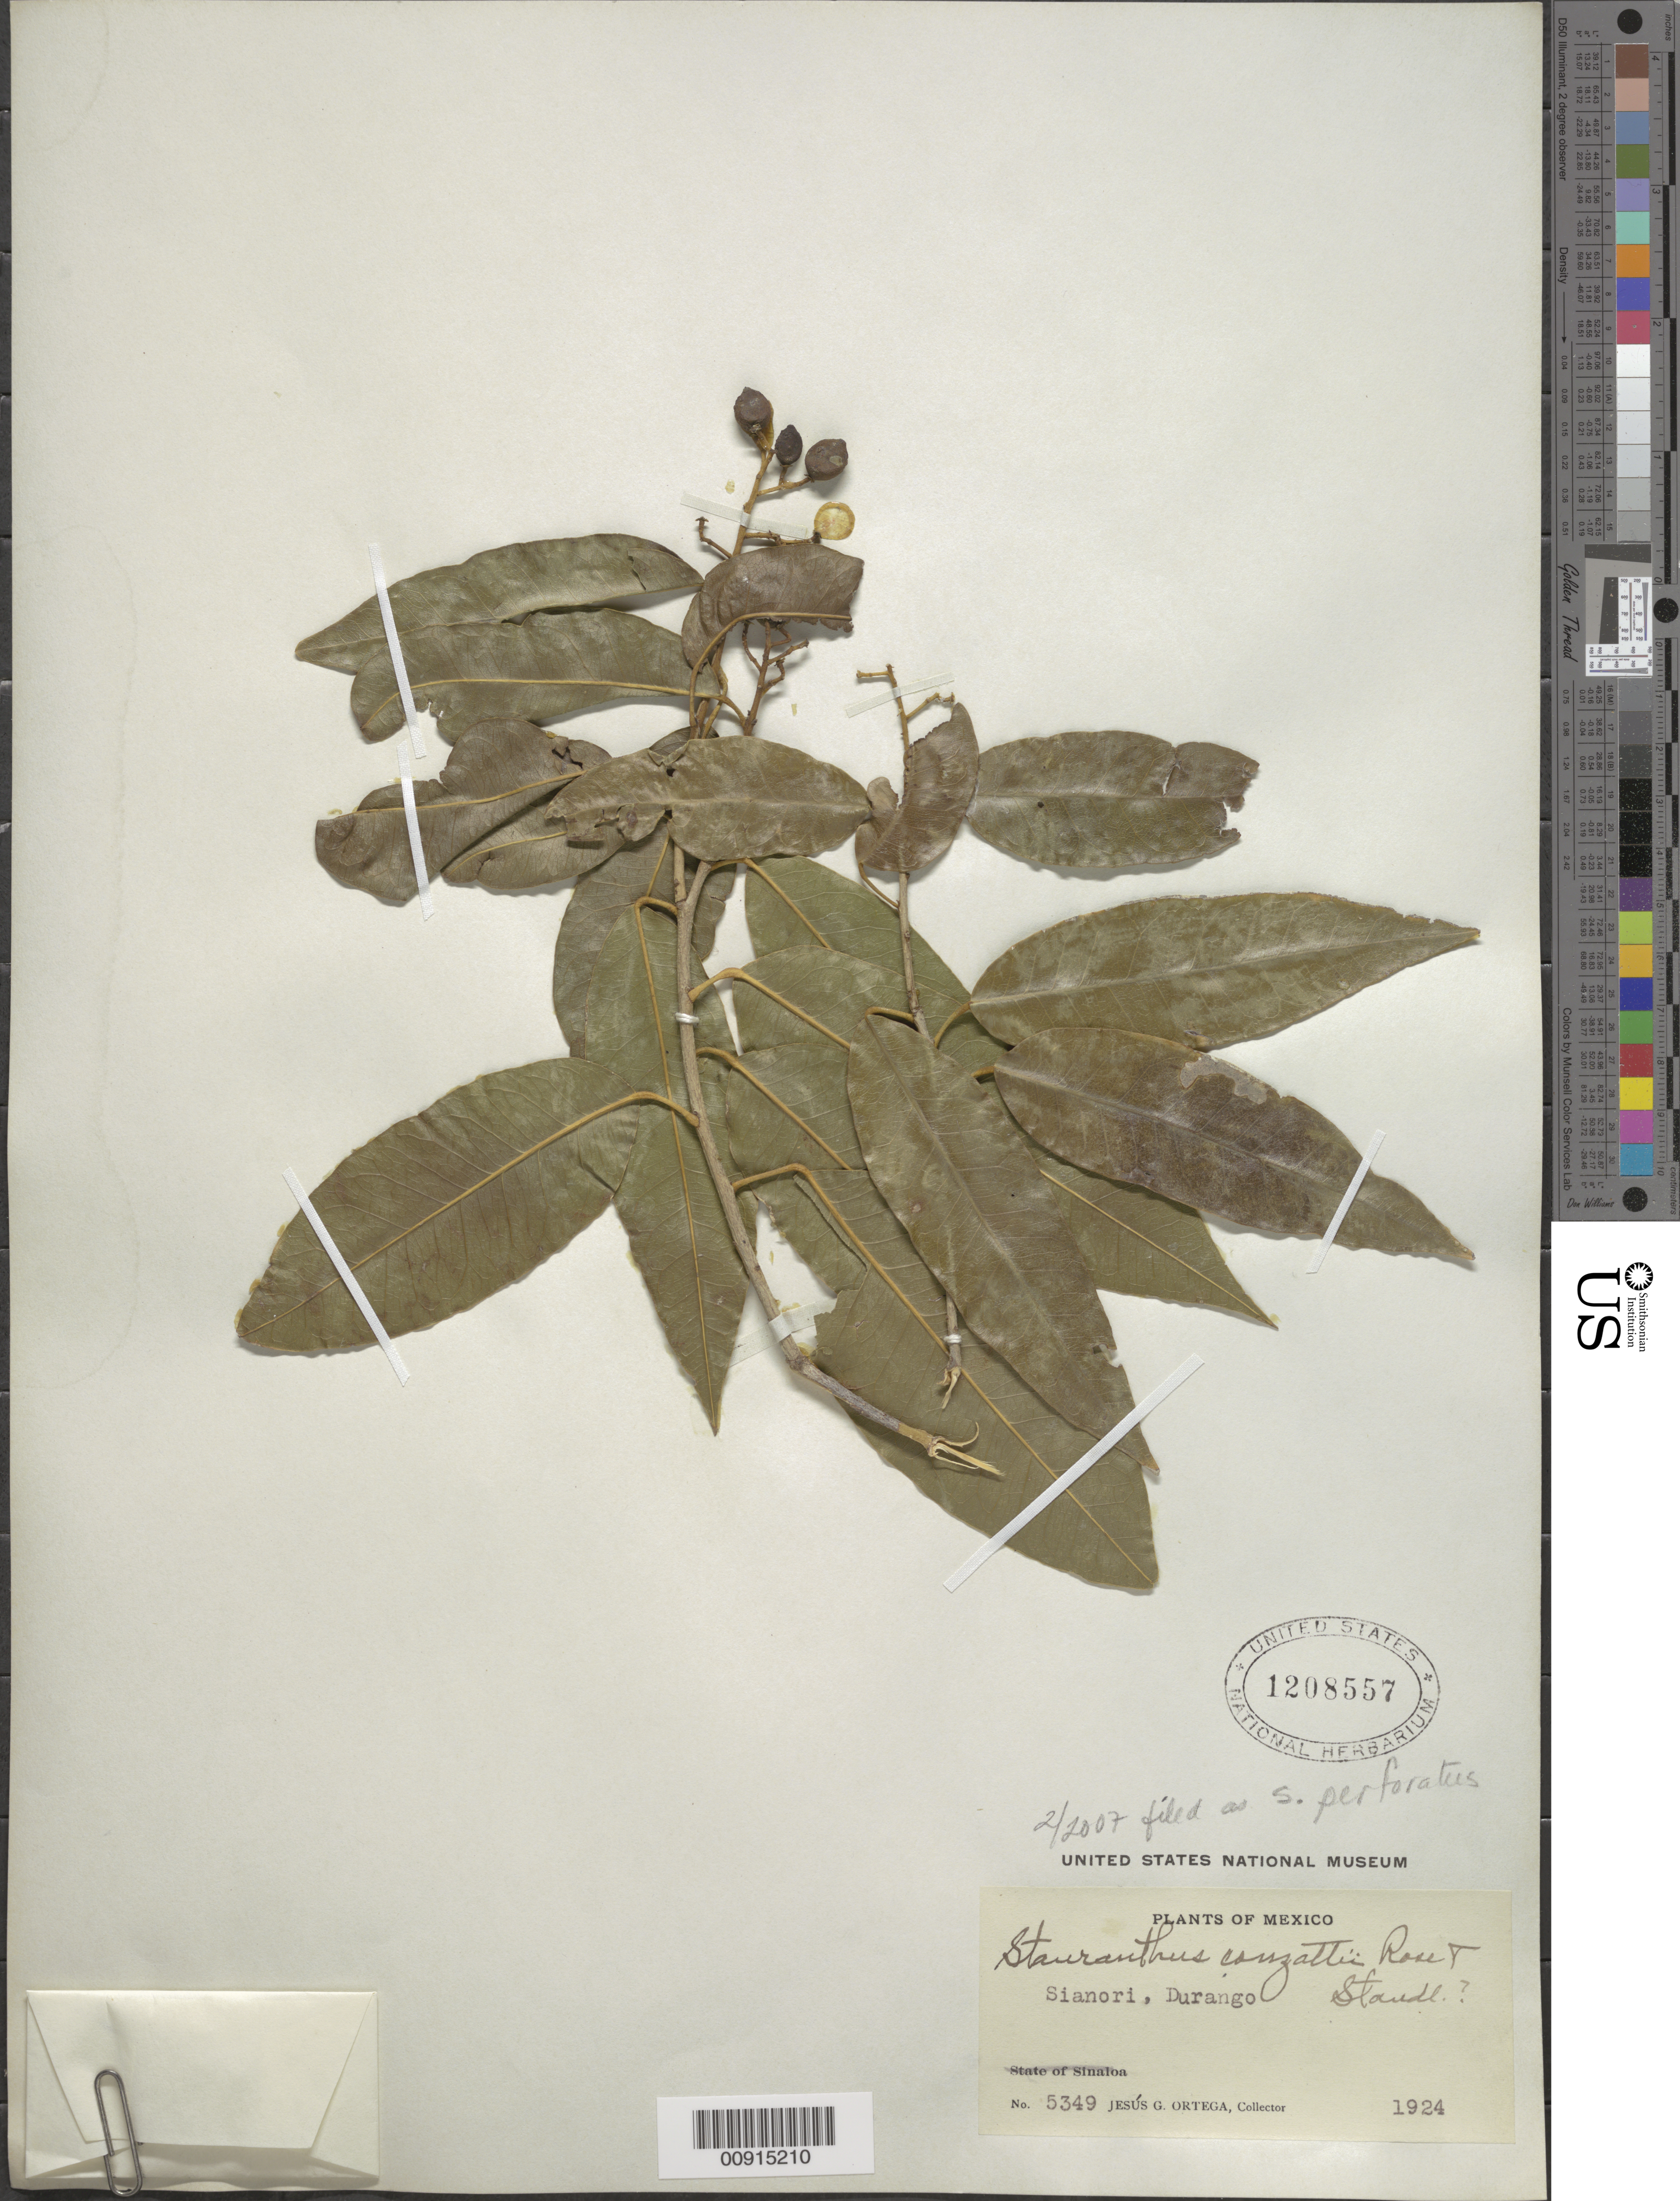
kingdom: Plantae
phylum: Tracheophyta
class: Magnoliopsida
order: Sapindales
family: Rutaceae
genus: Stauranthus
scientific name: Stauranthus perforatus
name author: Liebm.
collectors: J. Ortega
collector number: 5349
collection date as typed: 1924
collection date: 1924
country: Mexico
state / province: Durango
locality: Sianori, Durango.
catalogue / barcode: US 1208557